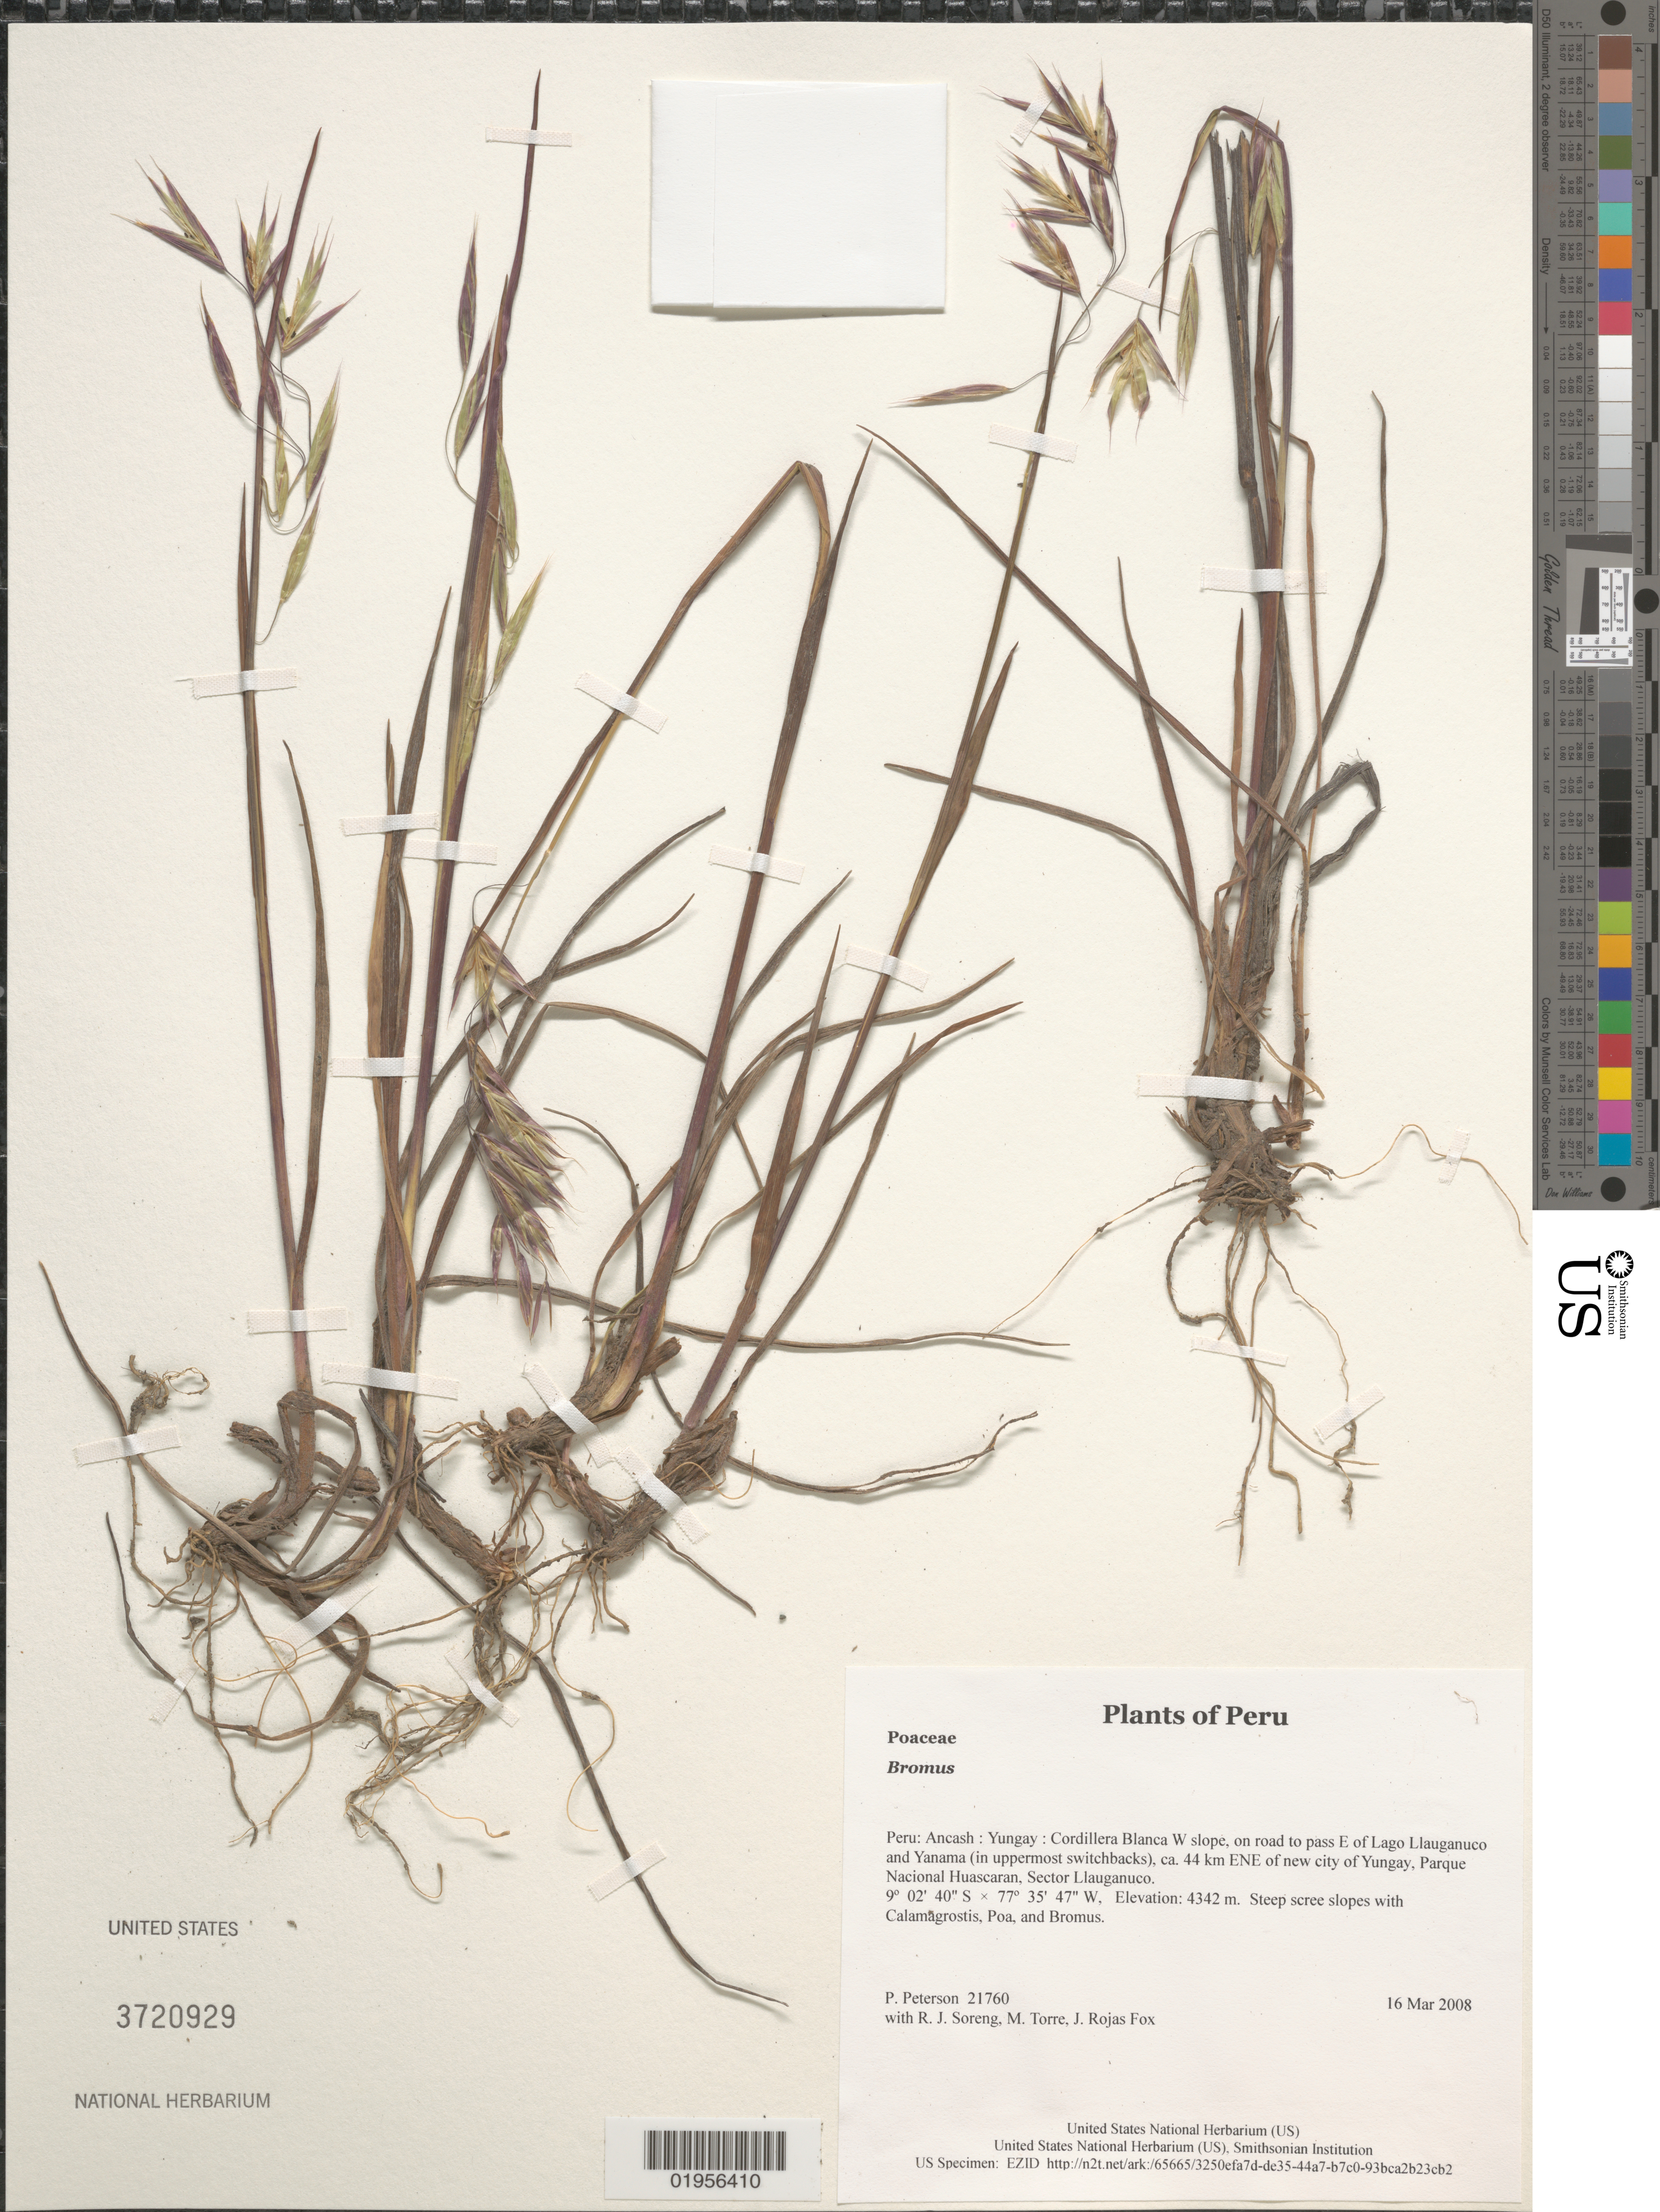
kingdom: Plantae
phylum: Tracheophyta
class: Liliopsida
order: Poales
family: Poaceae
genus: Bromus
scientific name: Bromus sp.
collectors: P. M. Peterson, R. J. Soreng, M. Torre & J. Rojas Fox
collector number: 21760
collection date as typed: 16 Mar 2008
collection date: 2008-03-16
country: Peru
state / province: Ancash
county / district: Yungay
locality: Cordillera Blanca W slope, on road to pass E of Lago Llauganuco and Yanama (in uppermost switchbacks), ca. 44 km ENE of new city of Yungay, Parque Nacional Huascaran, Sector Llauganuco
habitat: Steep scree slopes with Calamagrostis, Poa, and Bromus.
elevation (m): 4342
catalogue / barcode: US 3720929